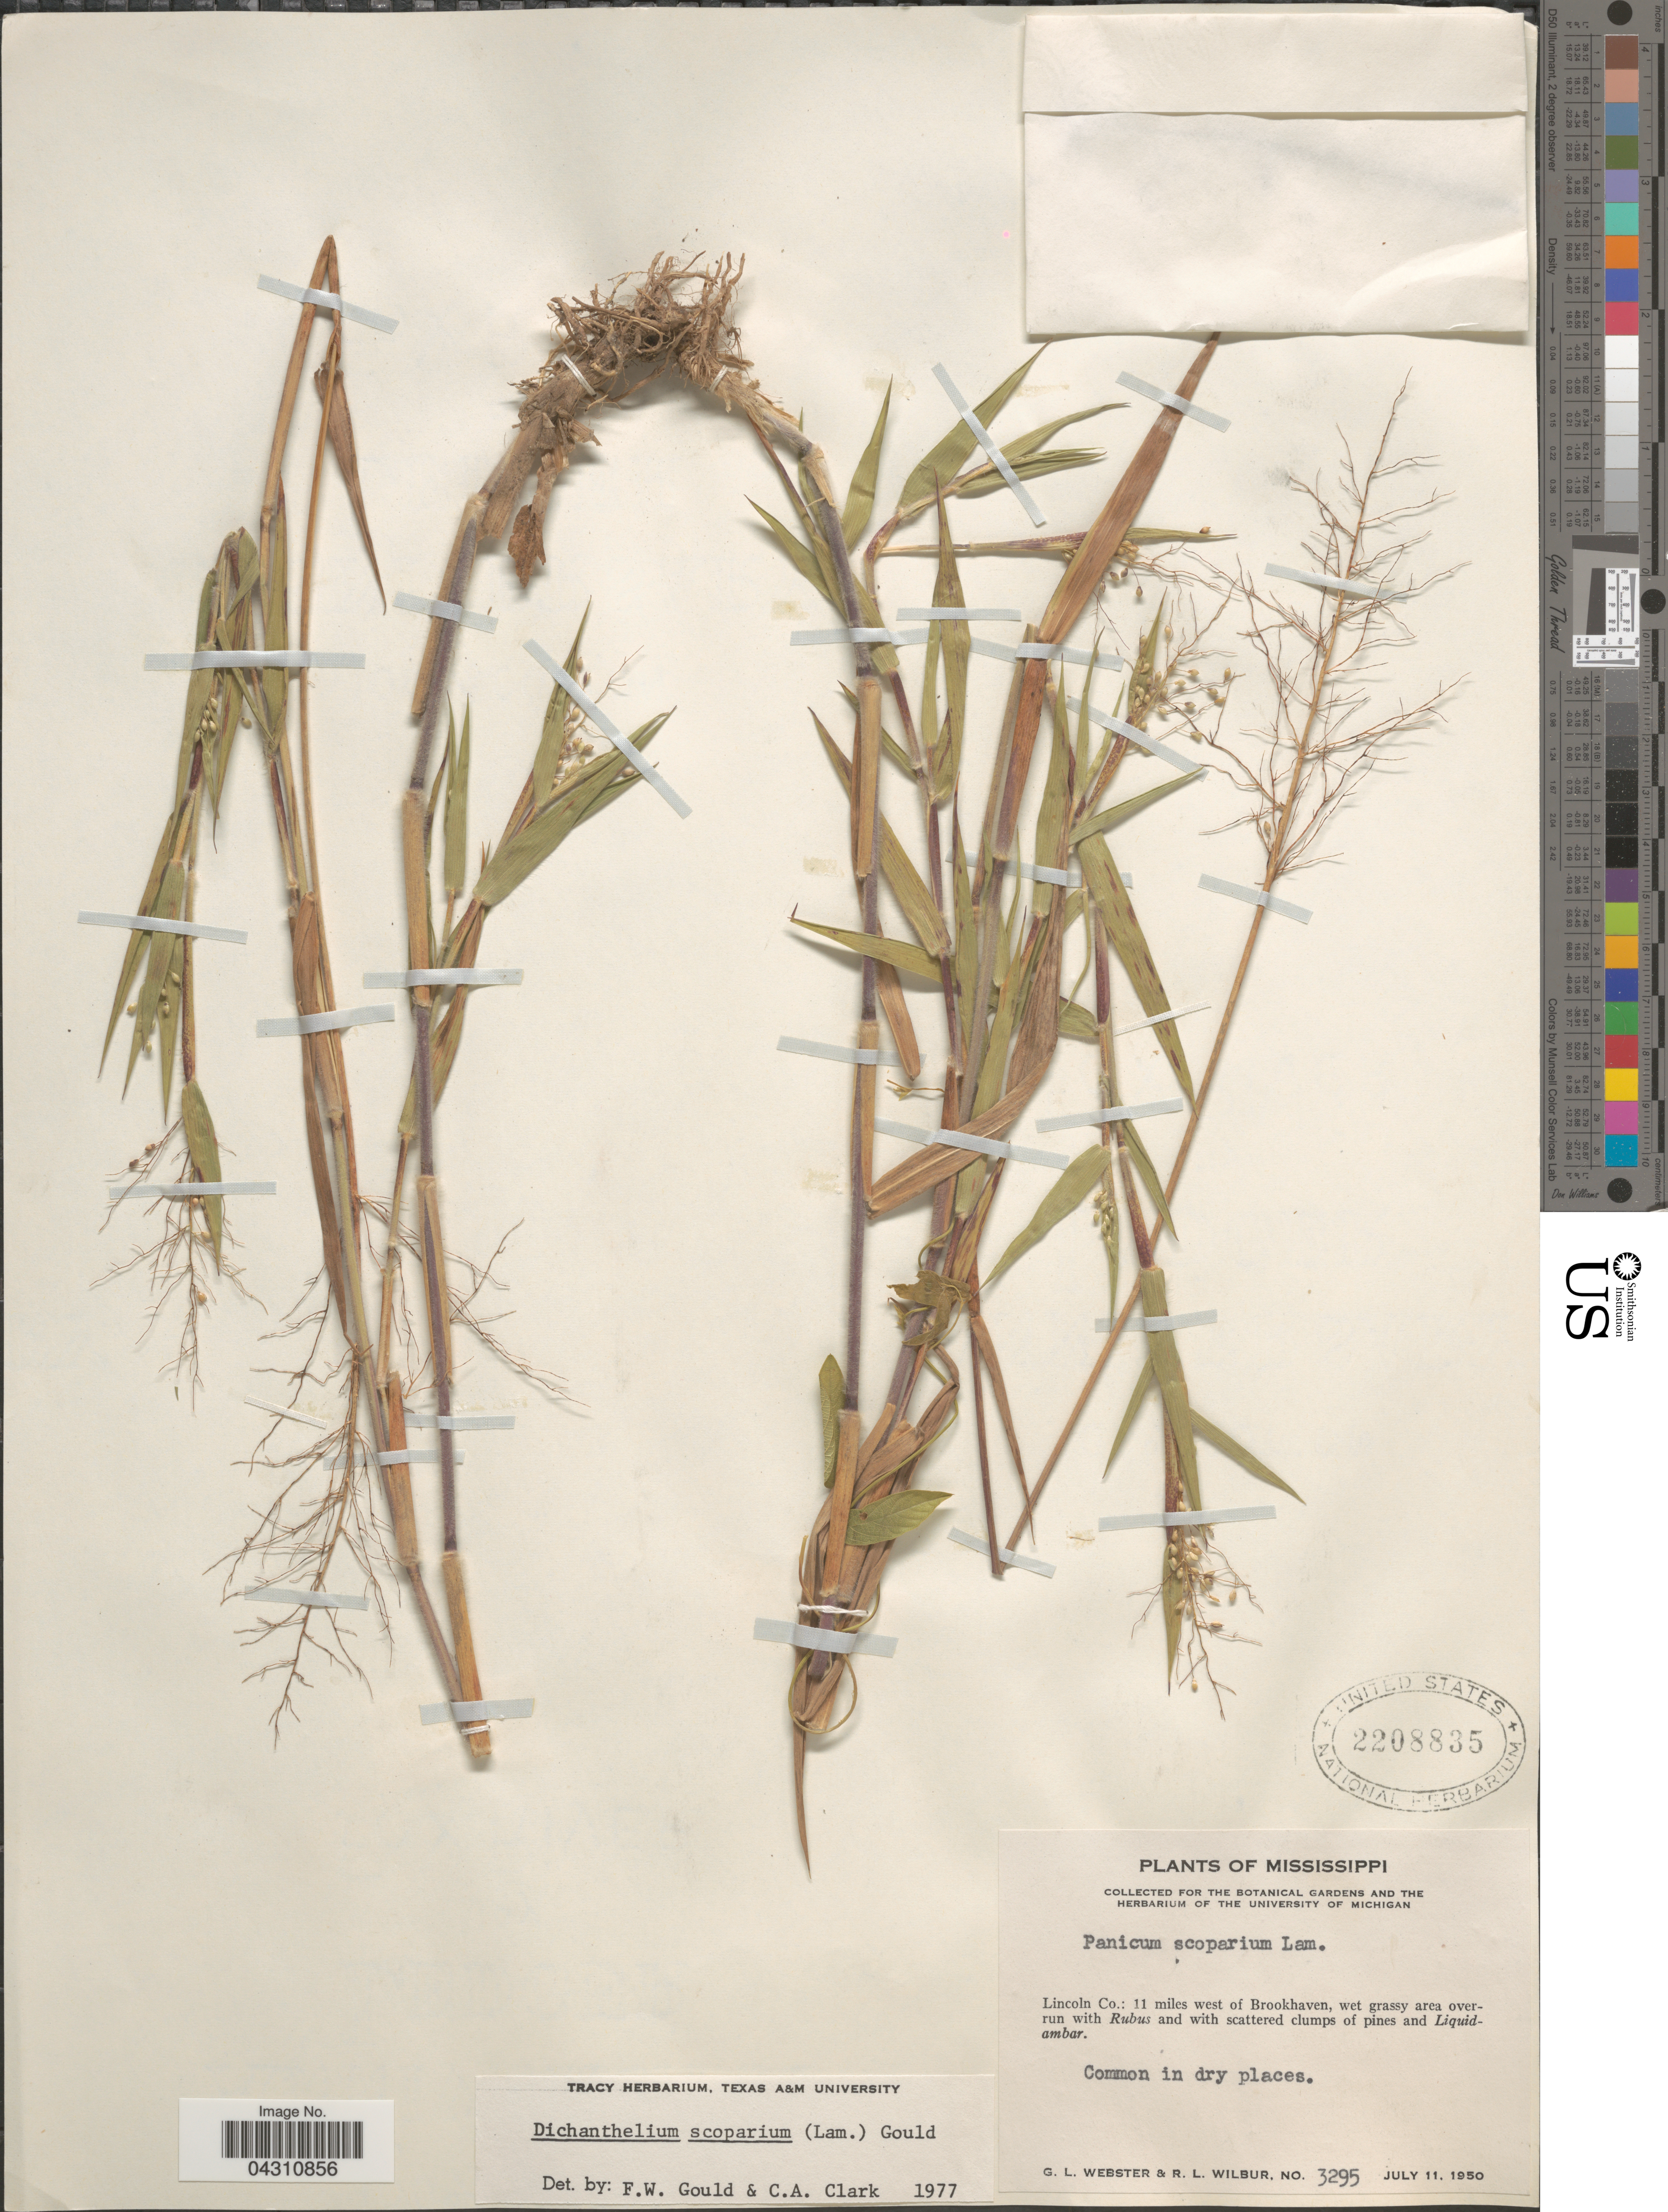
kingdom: Plantae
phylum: Tracheophyta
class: Liliopsida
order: Poales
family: Poaceae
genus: Dichanthelium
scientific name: Dichanthelium scoparium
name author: (Lam.) Gould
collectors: G. L. Webster & R. L. Wilbur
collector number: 3295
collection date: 1950-07-11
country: United States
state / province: Mississippi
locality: Lincoln Co.: 11 miles west of Brookhaven, wet grassy area.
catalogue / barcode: US 2208835